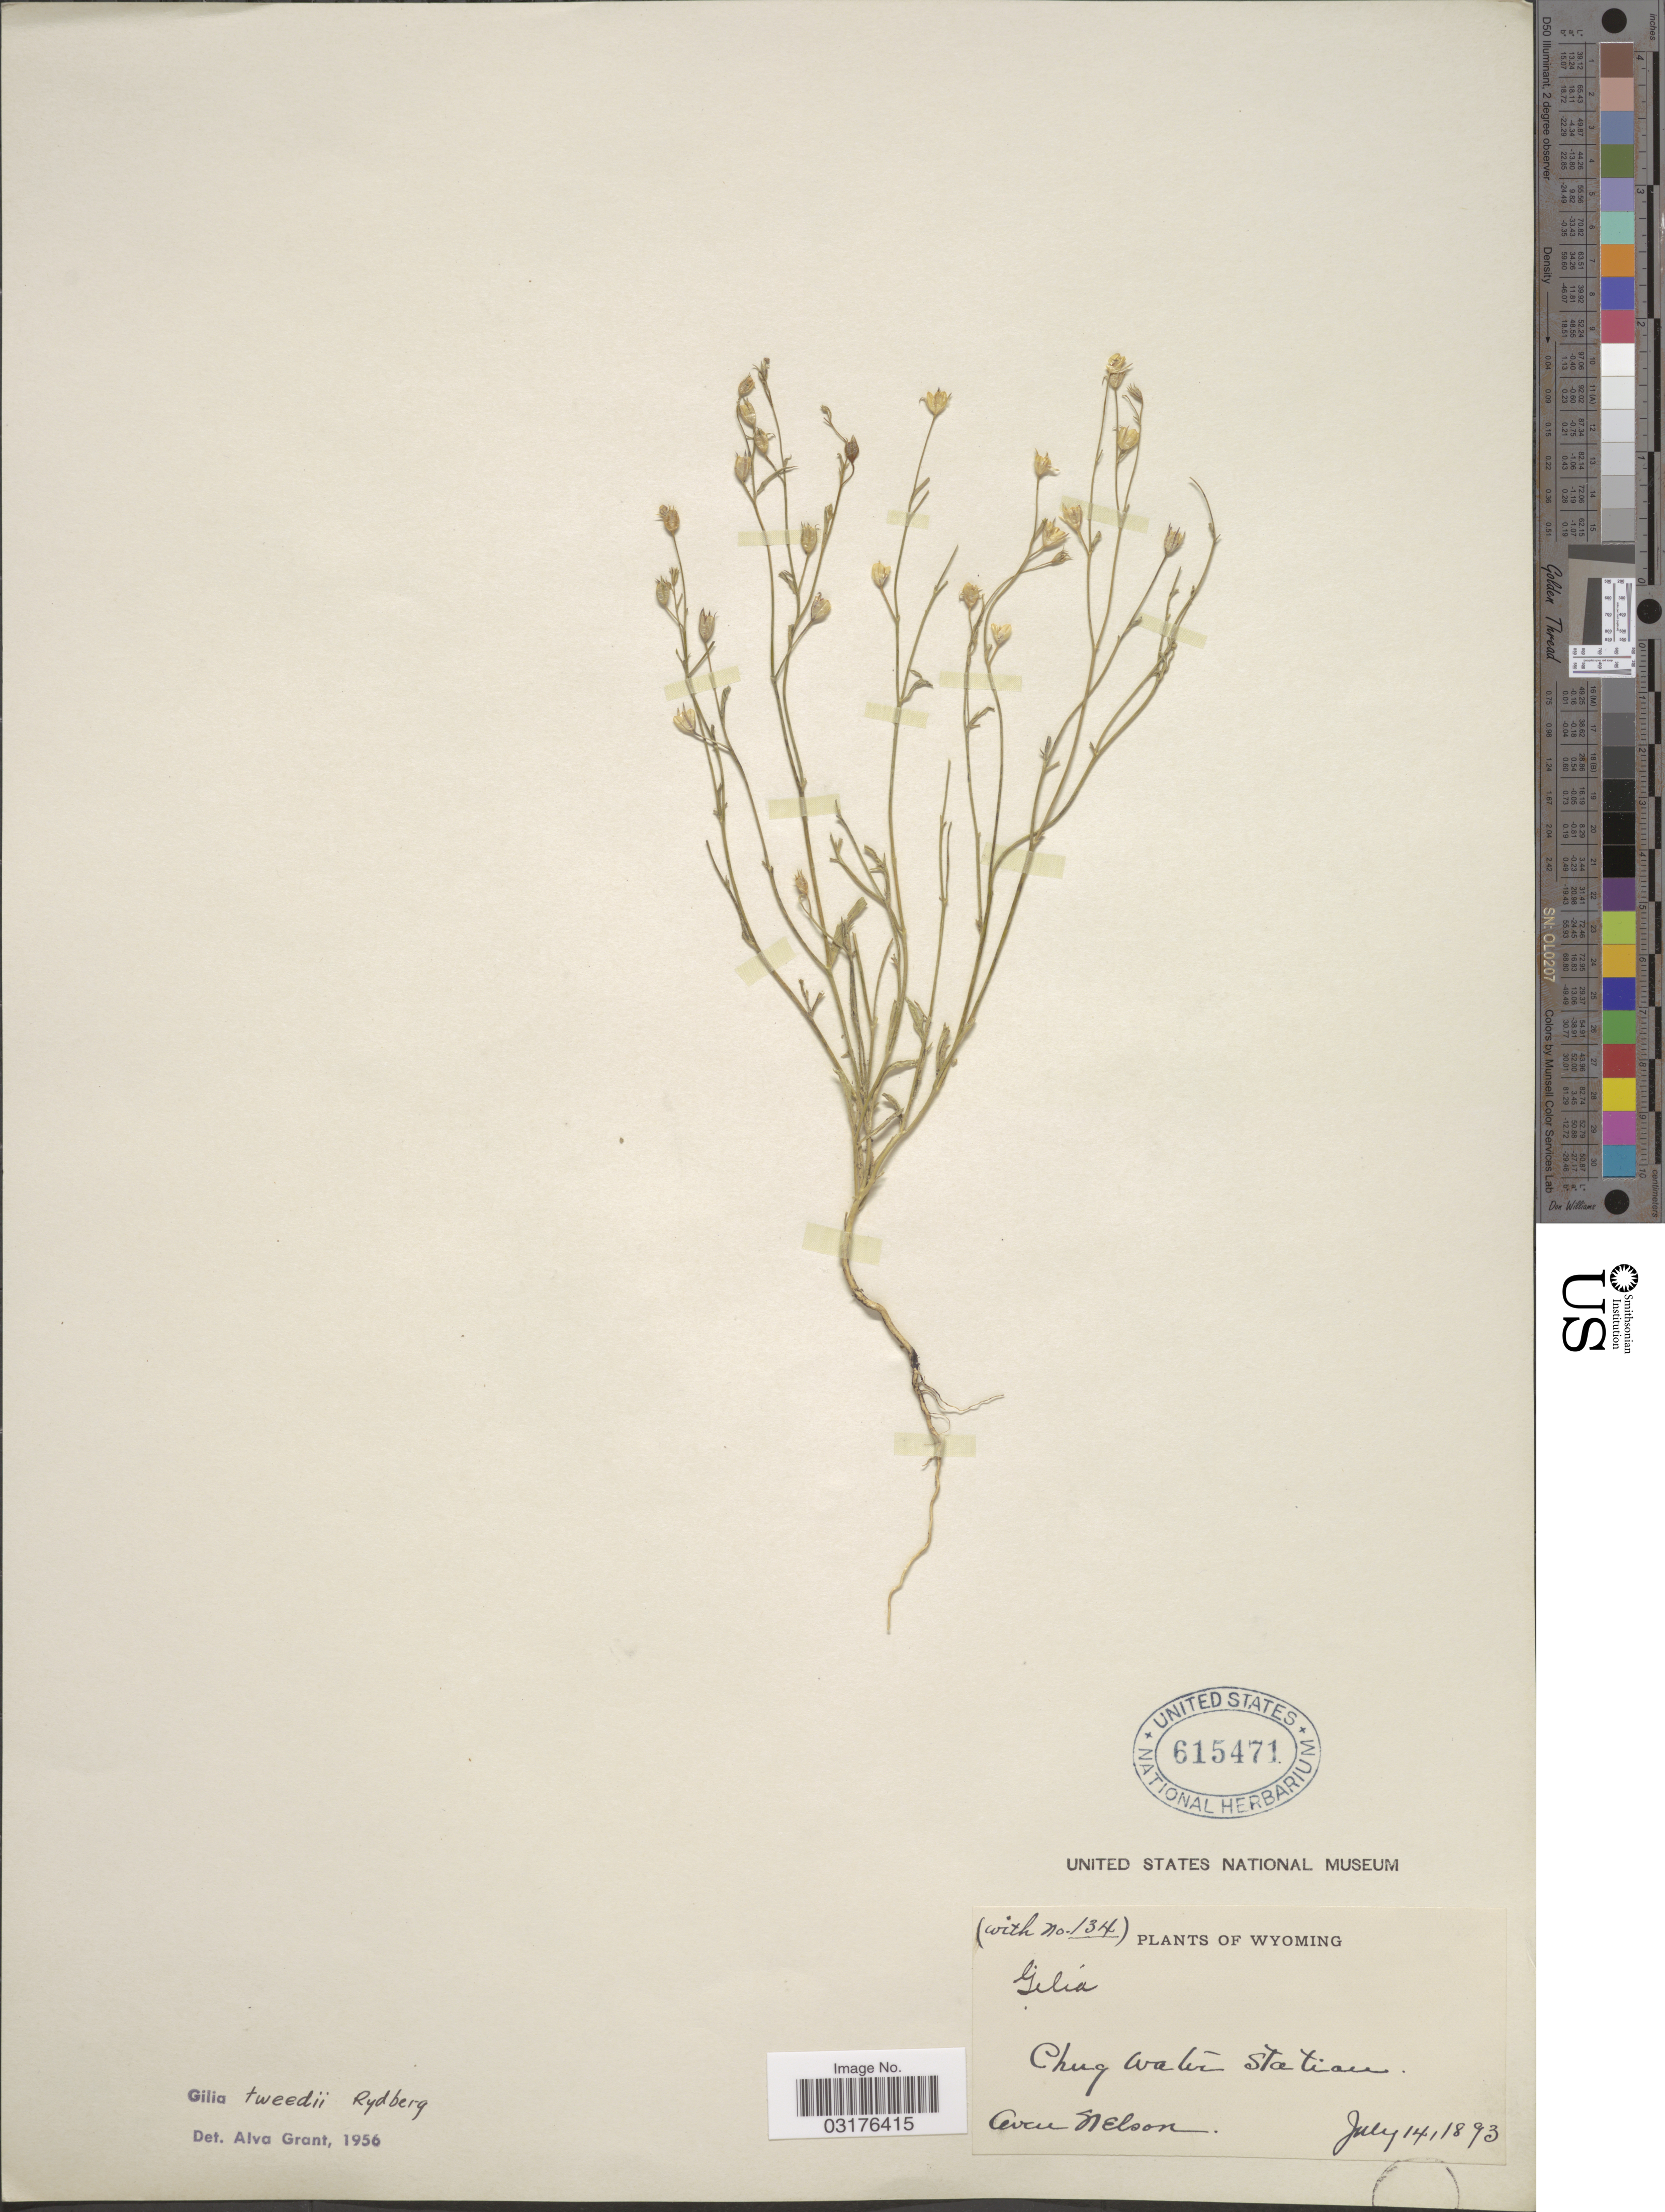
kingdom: Plantae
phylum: Tracheophyta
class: Magnoliopsida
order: Ericales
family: Polemoniaceae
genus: Gilia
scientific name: Gilia tweedyi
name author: Rydb.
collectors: A. Nelson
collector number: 134?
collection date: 1893-07-14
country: United States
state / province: Wyoming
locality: Chug Water Station.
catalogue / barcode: US 615471